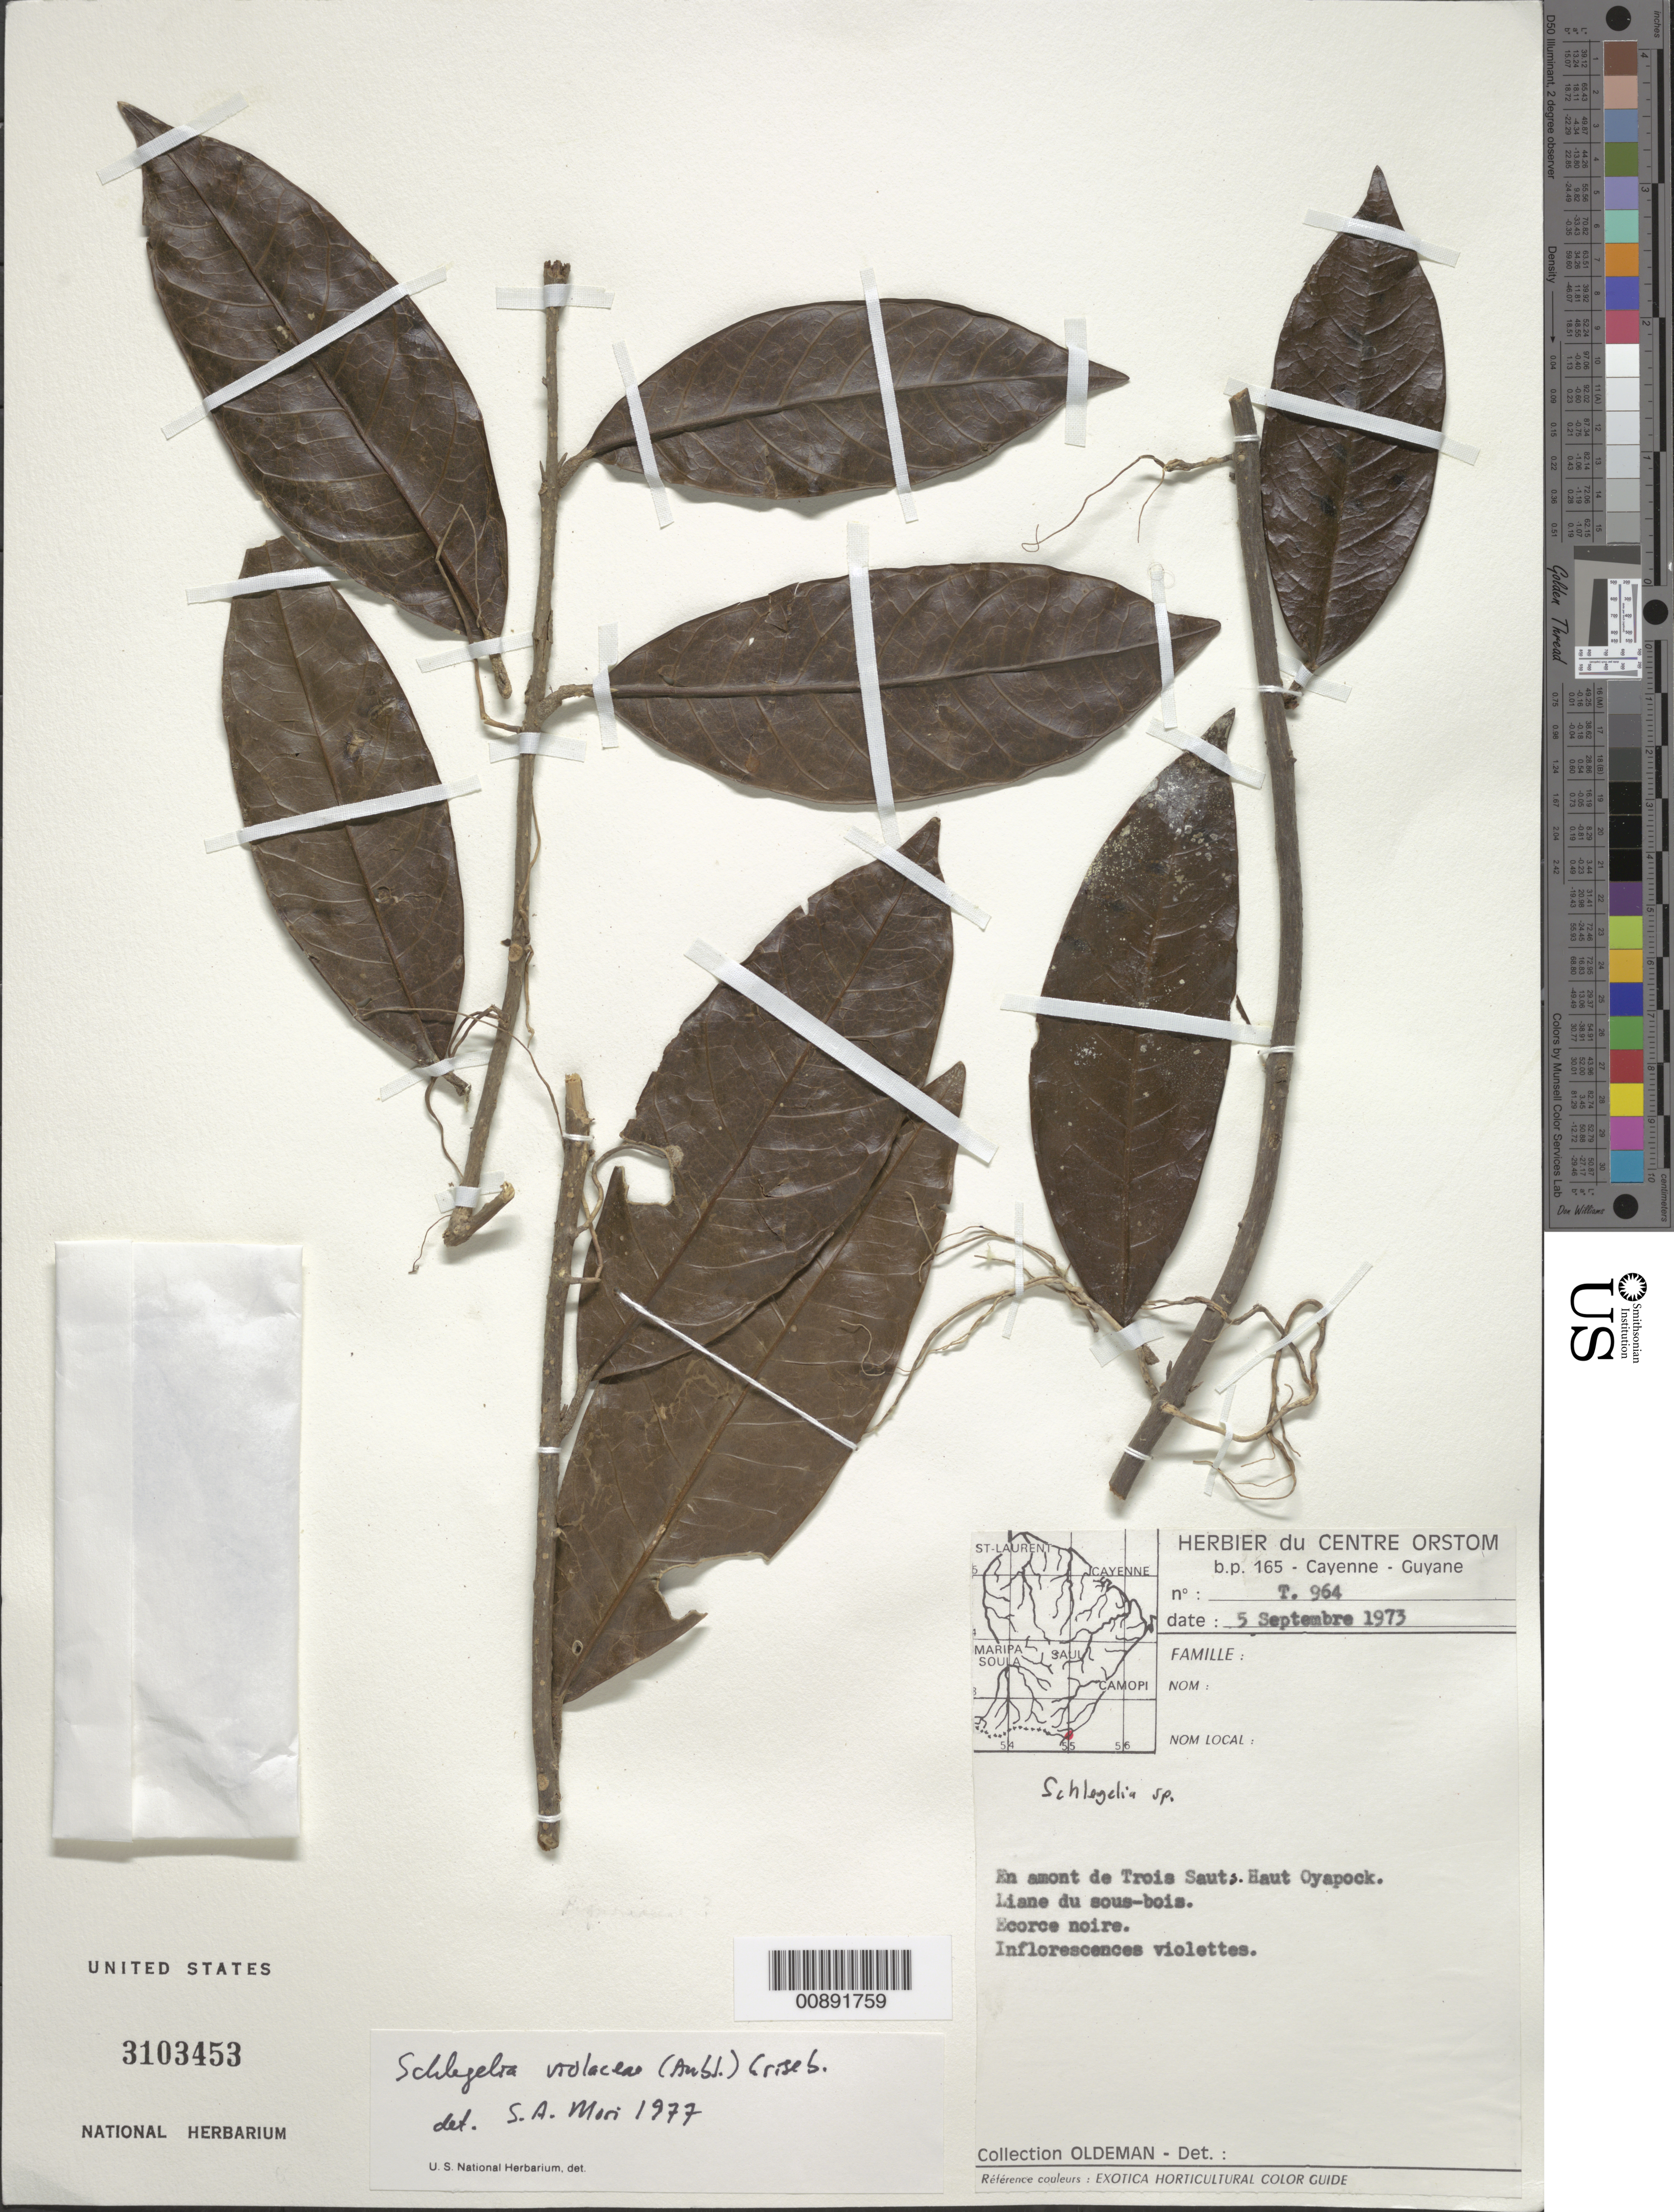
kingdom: Plantae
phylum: Tracheophyta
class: Magnoliopsida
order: Lamiales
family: Schlegeliaceae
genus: Schlegelia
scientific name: Schlegelia violacea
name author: (Aubl.) Griseb.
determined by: Mori, Scott A.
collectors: R. Oldeman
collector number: T 964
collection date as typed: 5-Sep-73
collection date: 1973-09-05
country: French Guiana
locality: Trois Sauts (Haut Oyapock)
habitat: Sous-bois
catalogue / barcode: US 3103453